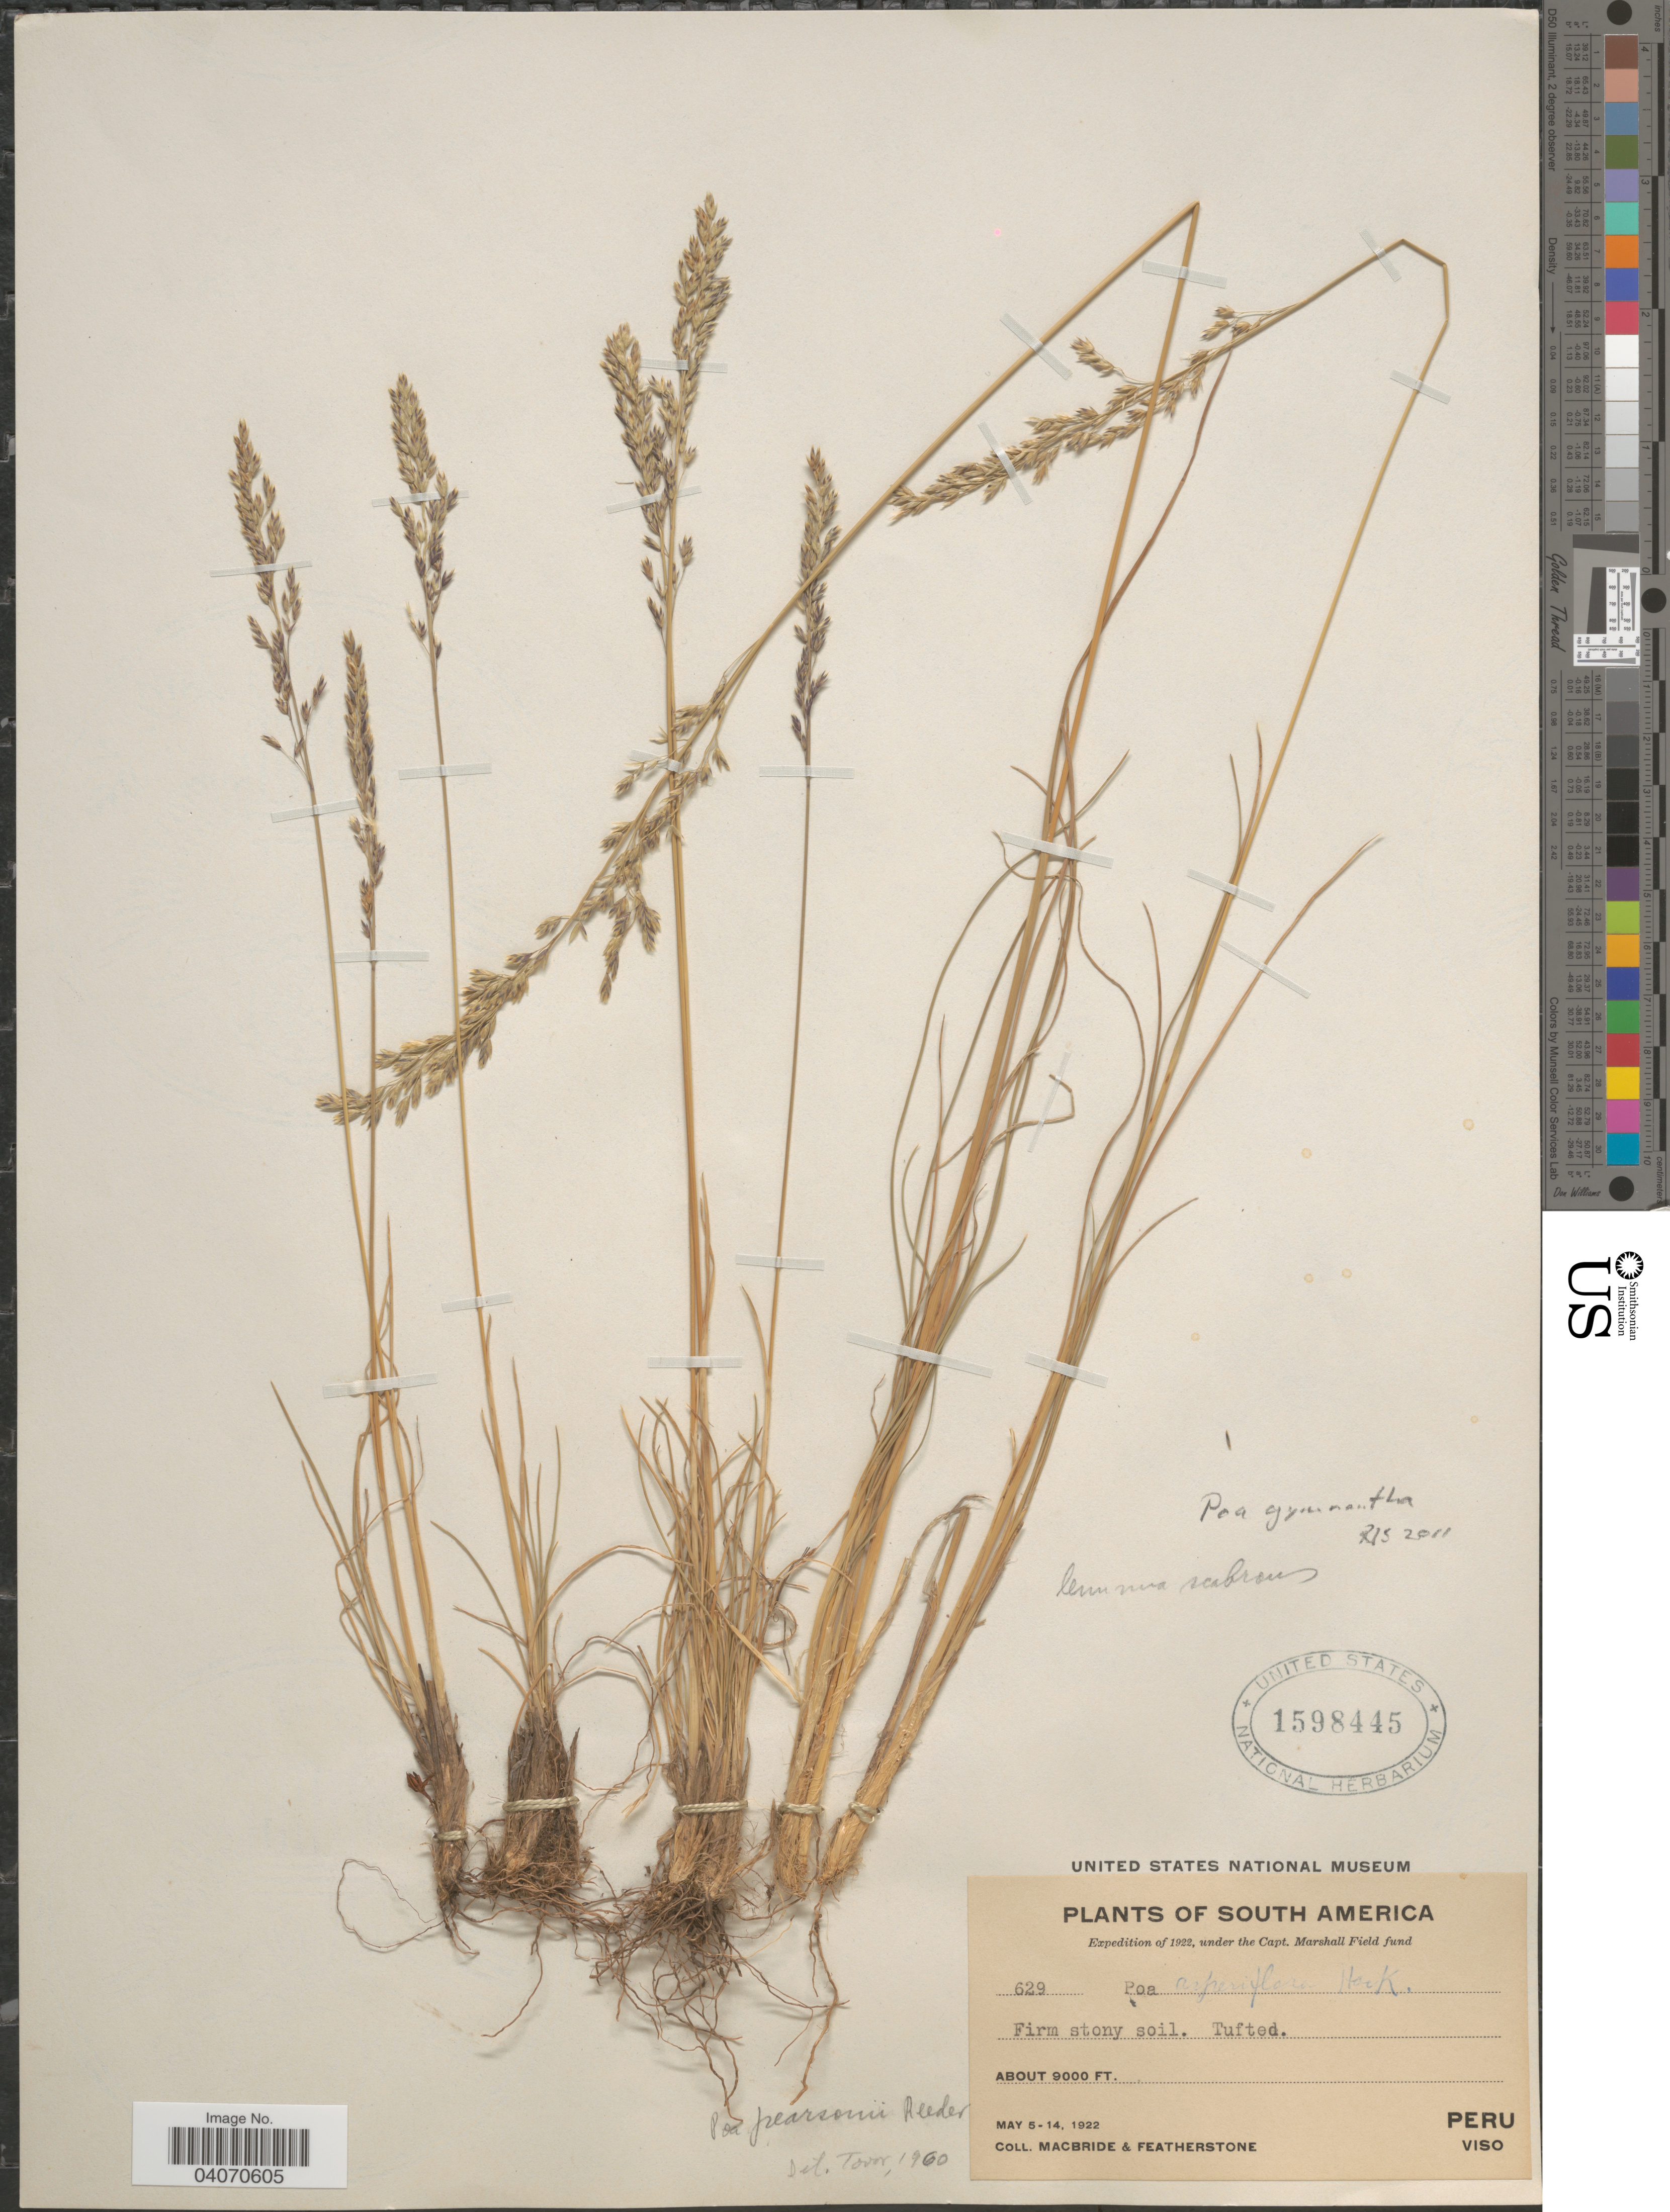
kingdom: Plantae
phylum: Tracheophyta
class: Liliopsida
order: Poales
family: Poaceae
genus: Poa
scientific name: Poa gymnantha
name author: Pilg.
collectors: Macbride, -- & -. Featherstone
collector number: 629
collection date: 1922-05-05/1922-05-14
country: Peru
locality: Expedition of 1922, under the Capt. Marshall Field fund. Viso.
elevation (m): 2743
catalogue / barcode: US 1598445